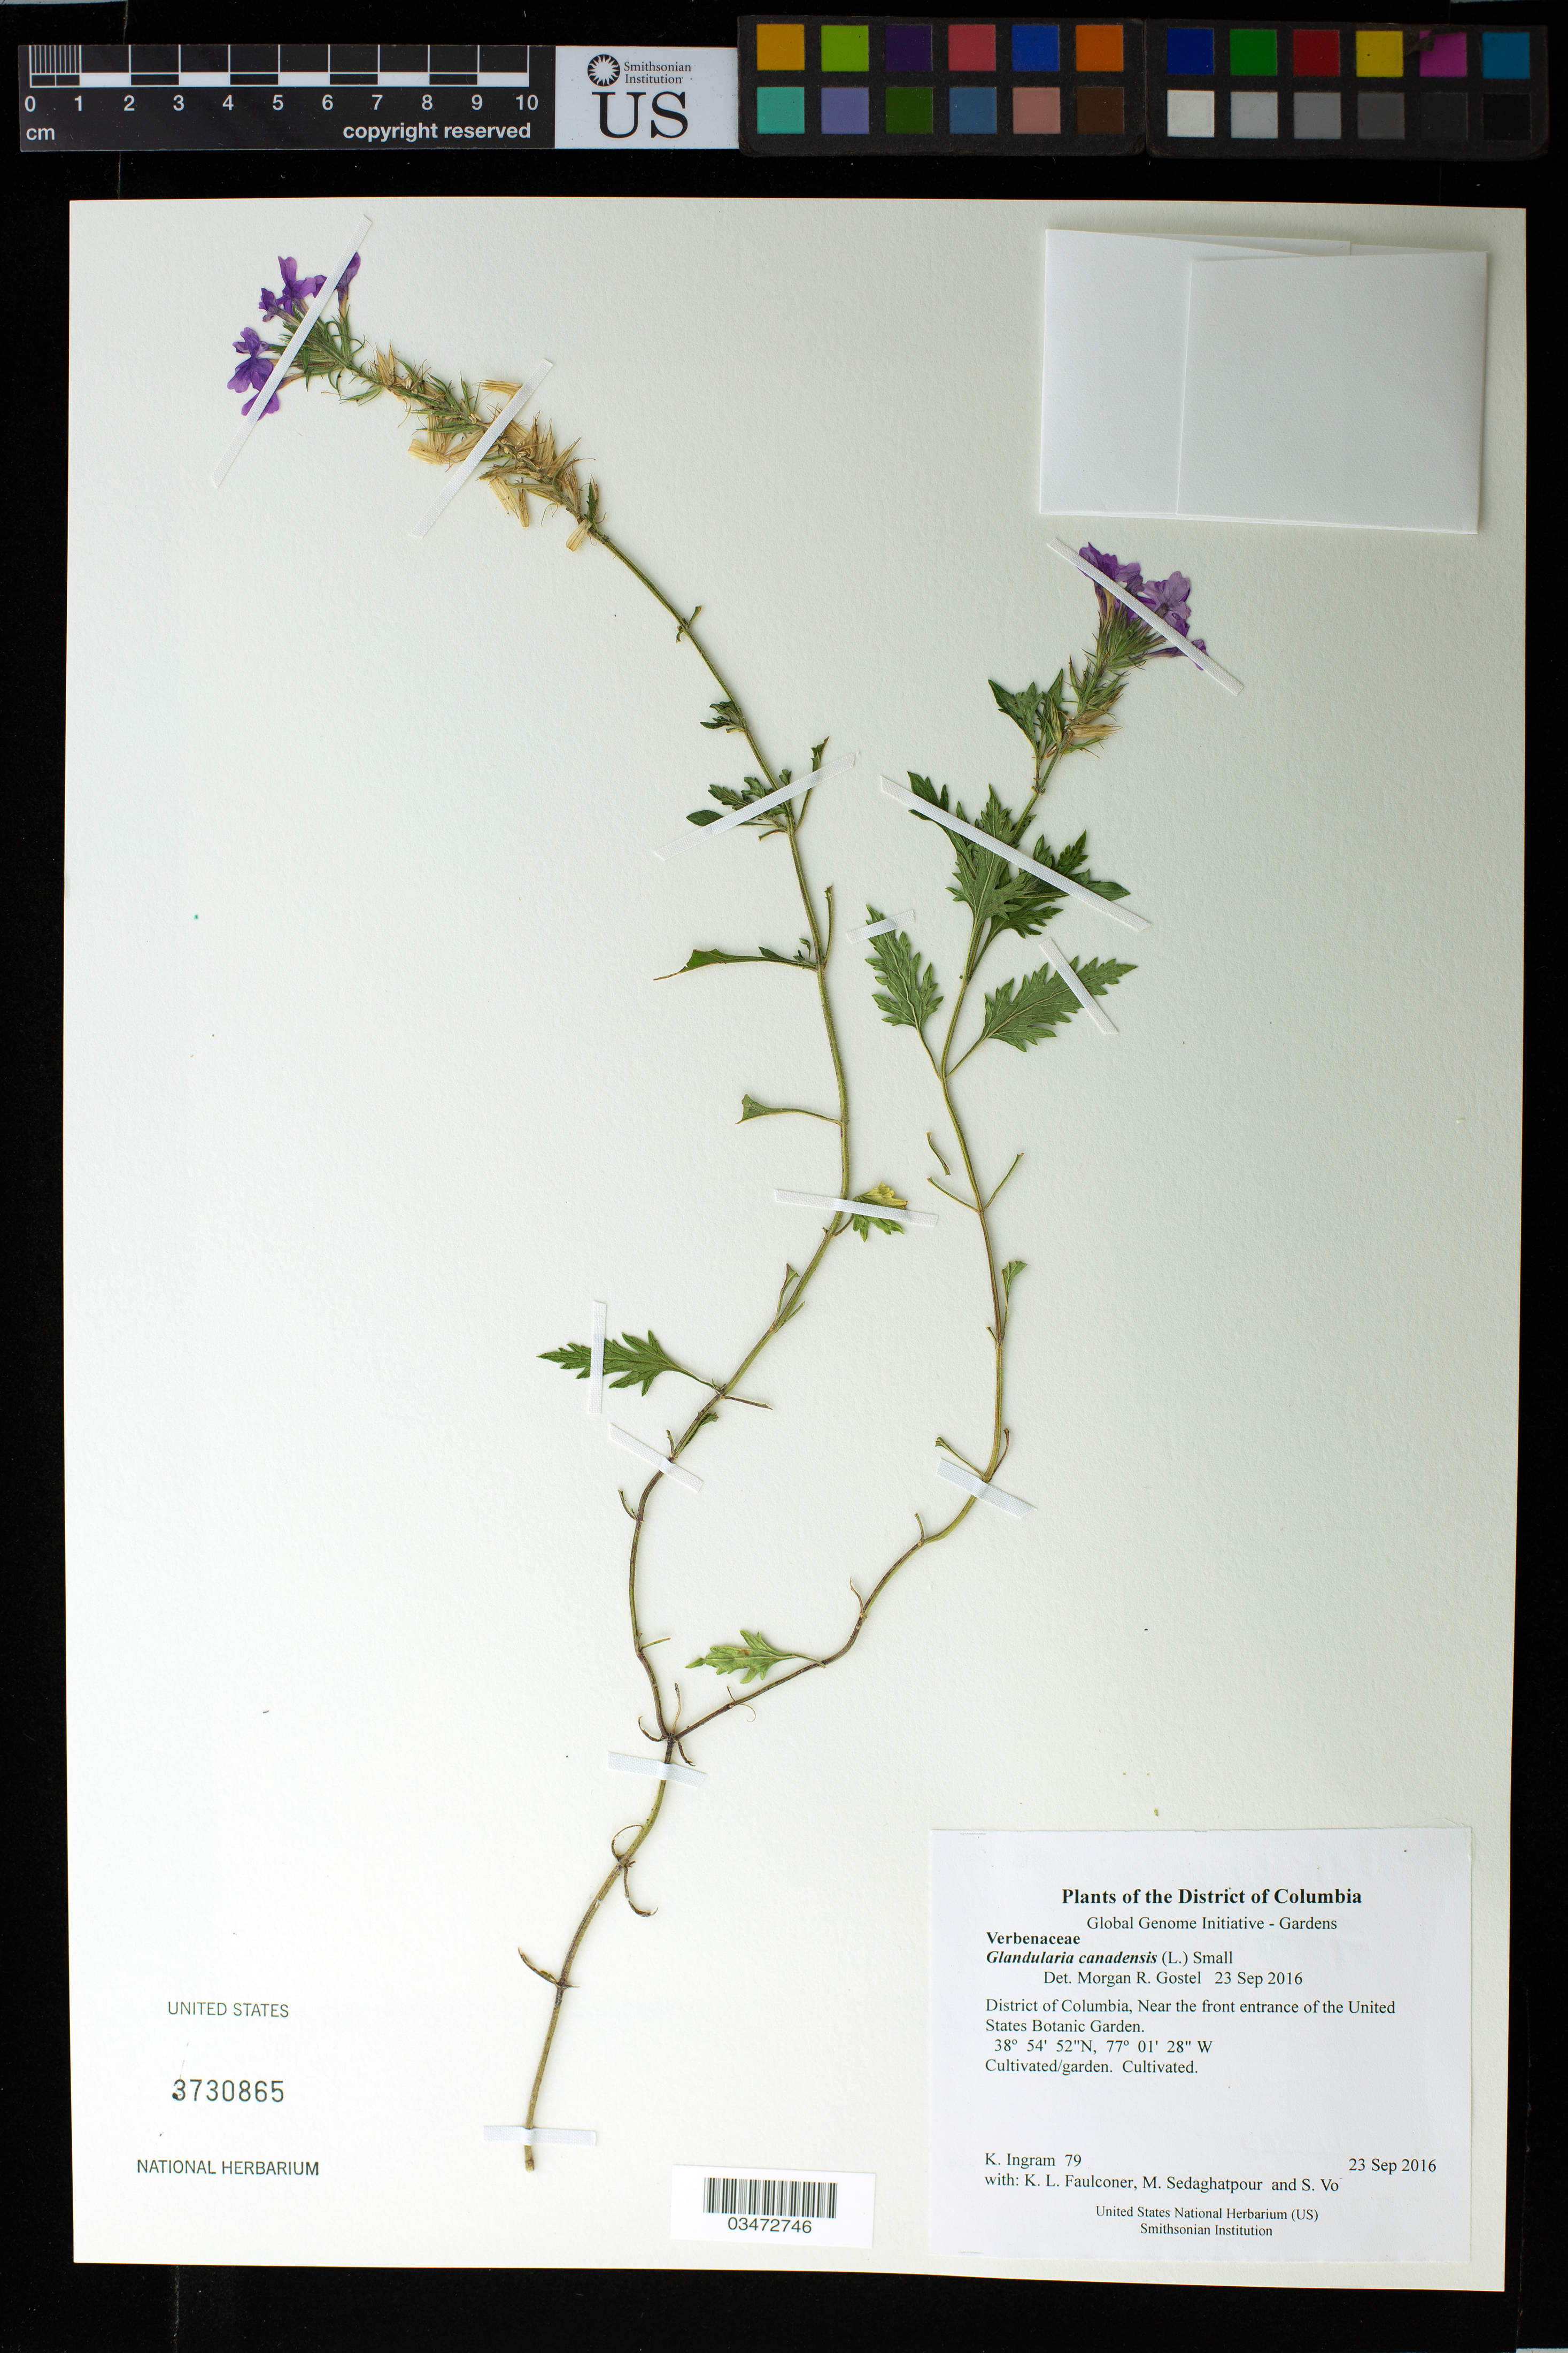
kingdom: Plantae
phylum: Tracheophyta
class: Magnoliopsida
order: Lamiales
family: Verbenaceae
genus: Glandularia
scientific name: Glandularia canadensis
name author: (L.) Small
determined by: Gostel, M. R.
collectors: K. S. Ingram, K. L. Faulconer, M. Sedaghatpour & S. Vo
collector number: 79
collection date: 2016-09-23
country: United States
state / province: District of Columbia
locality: Near the front entrance of the United States Botanic Garden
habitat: Cultivated/garden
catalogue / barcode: US 3730865